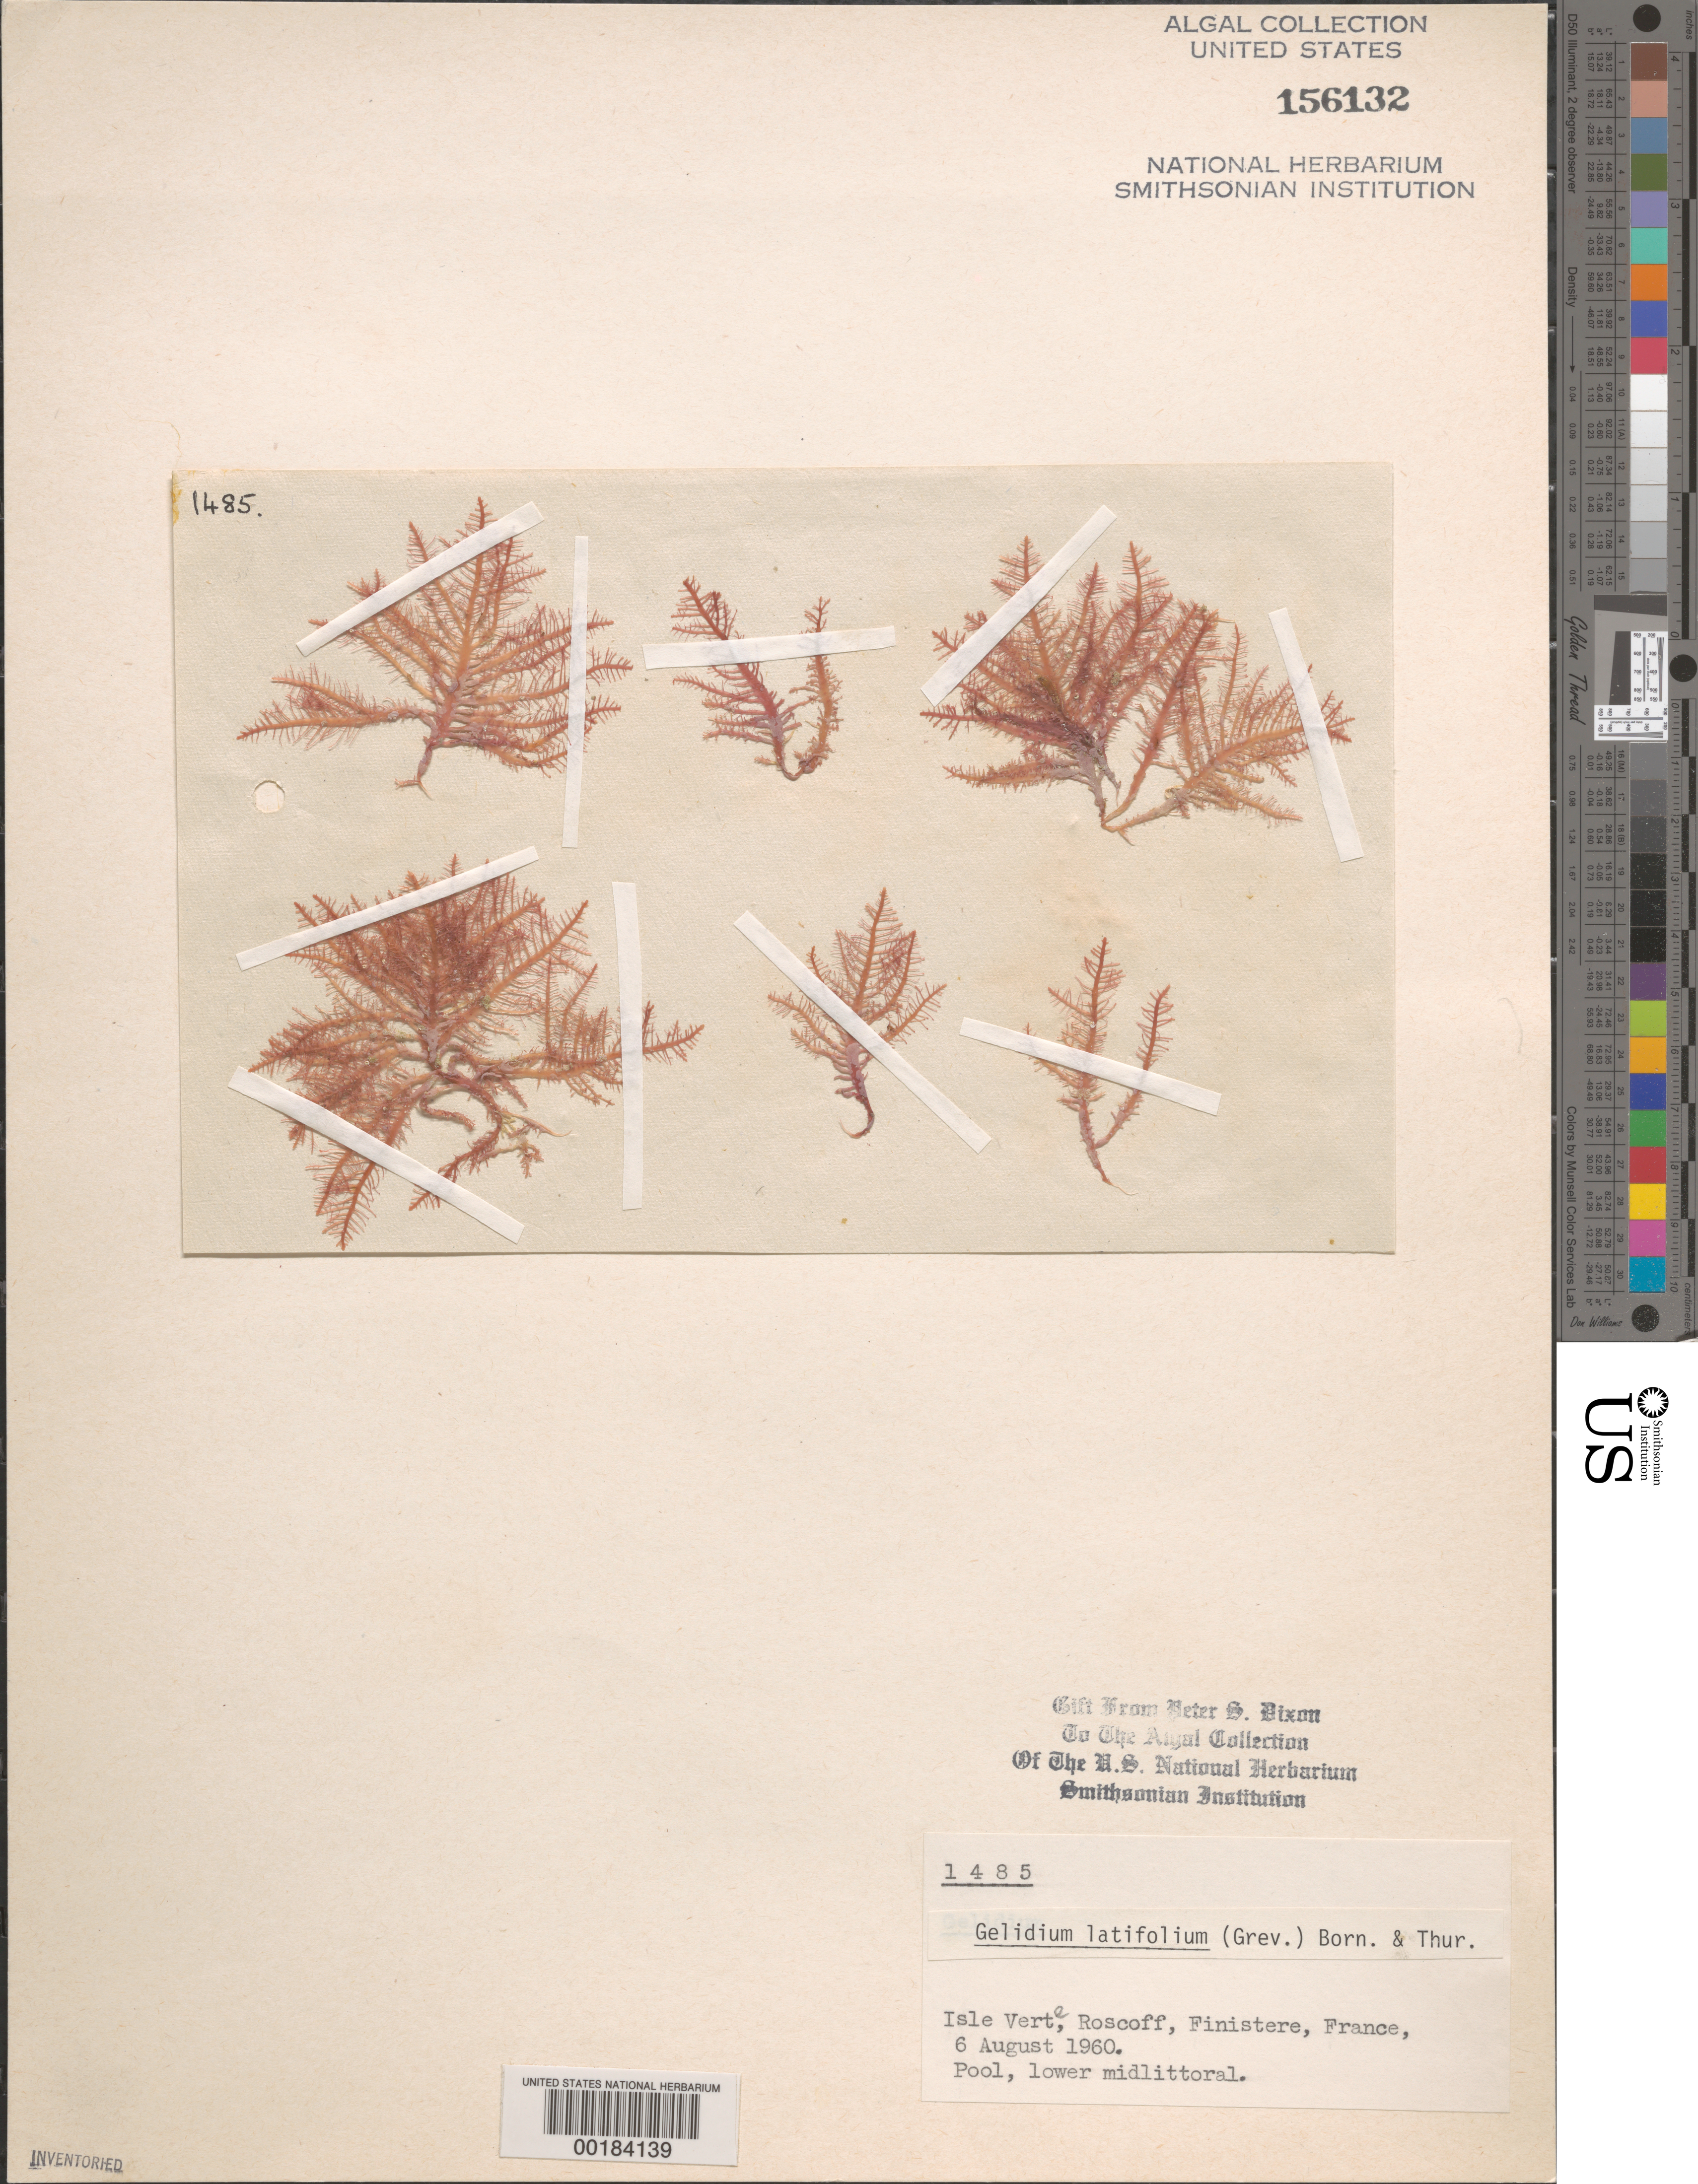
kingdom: Plantae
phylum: Rhodophyta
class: Florideophyceae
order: Gelidiales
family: Gelidiaceae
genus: Gelidium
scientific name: Gelidium spinosum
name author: (S.G. Gmel.) P.C. Silva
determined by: Algae name updating Project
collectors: P. S. Dixon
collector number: PSD 1485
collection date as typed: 06 Aug 1960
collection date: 1960-08-06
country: France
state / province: Bretagne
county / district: Finistère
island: Ile Verte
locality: Roscoff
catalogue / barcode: US 156132